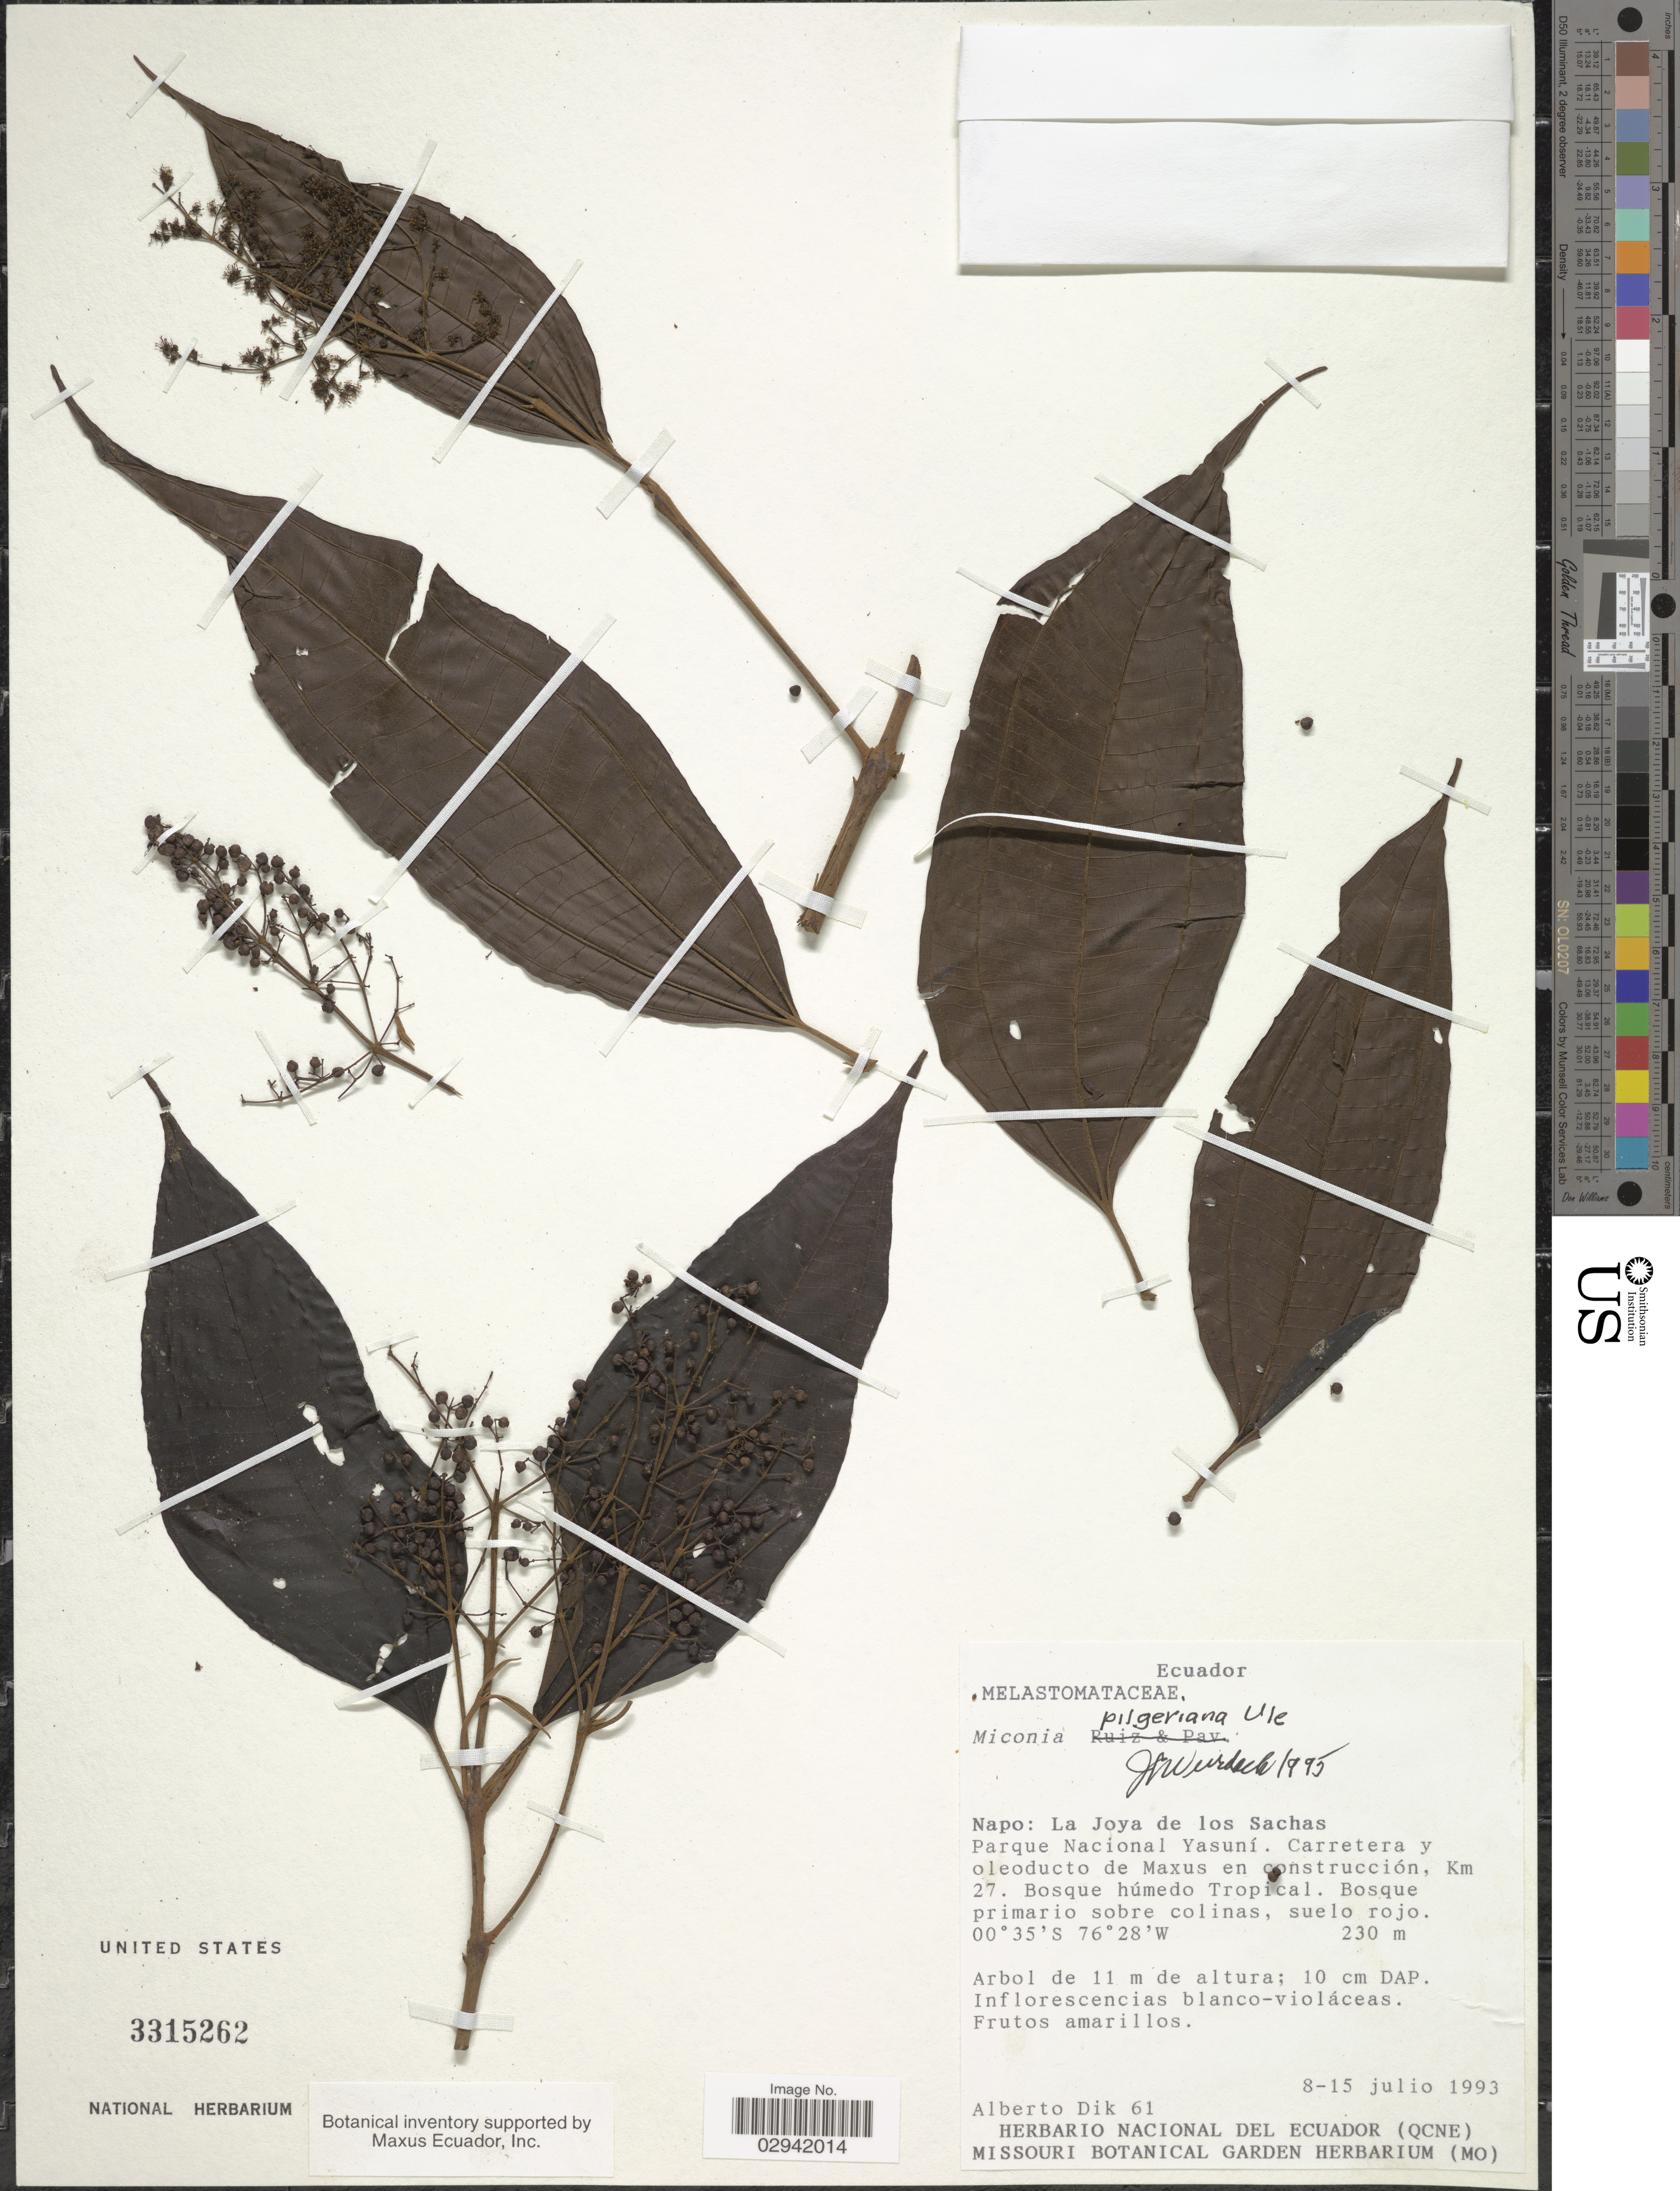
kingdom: Plantae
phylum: Tracheophyta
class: Magnoliopsida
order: Myrtales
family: Melastomataceae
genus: Miconia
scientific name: Miconia pilgeriana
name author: Ule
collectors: A. Dik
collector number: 61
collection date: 1993-07-08/1993-07-15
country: Ecuador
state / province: Napo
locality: La Joya de los Sachas. Parque Nacional Yasuní. Carretera y oleoducto de Maxus en construcción, Km 27.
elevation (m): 230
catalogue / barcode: US 3315262